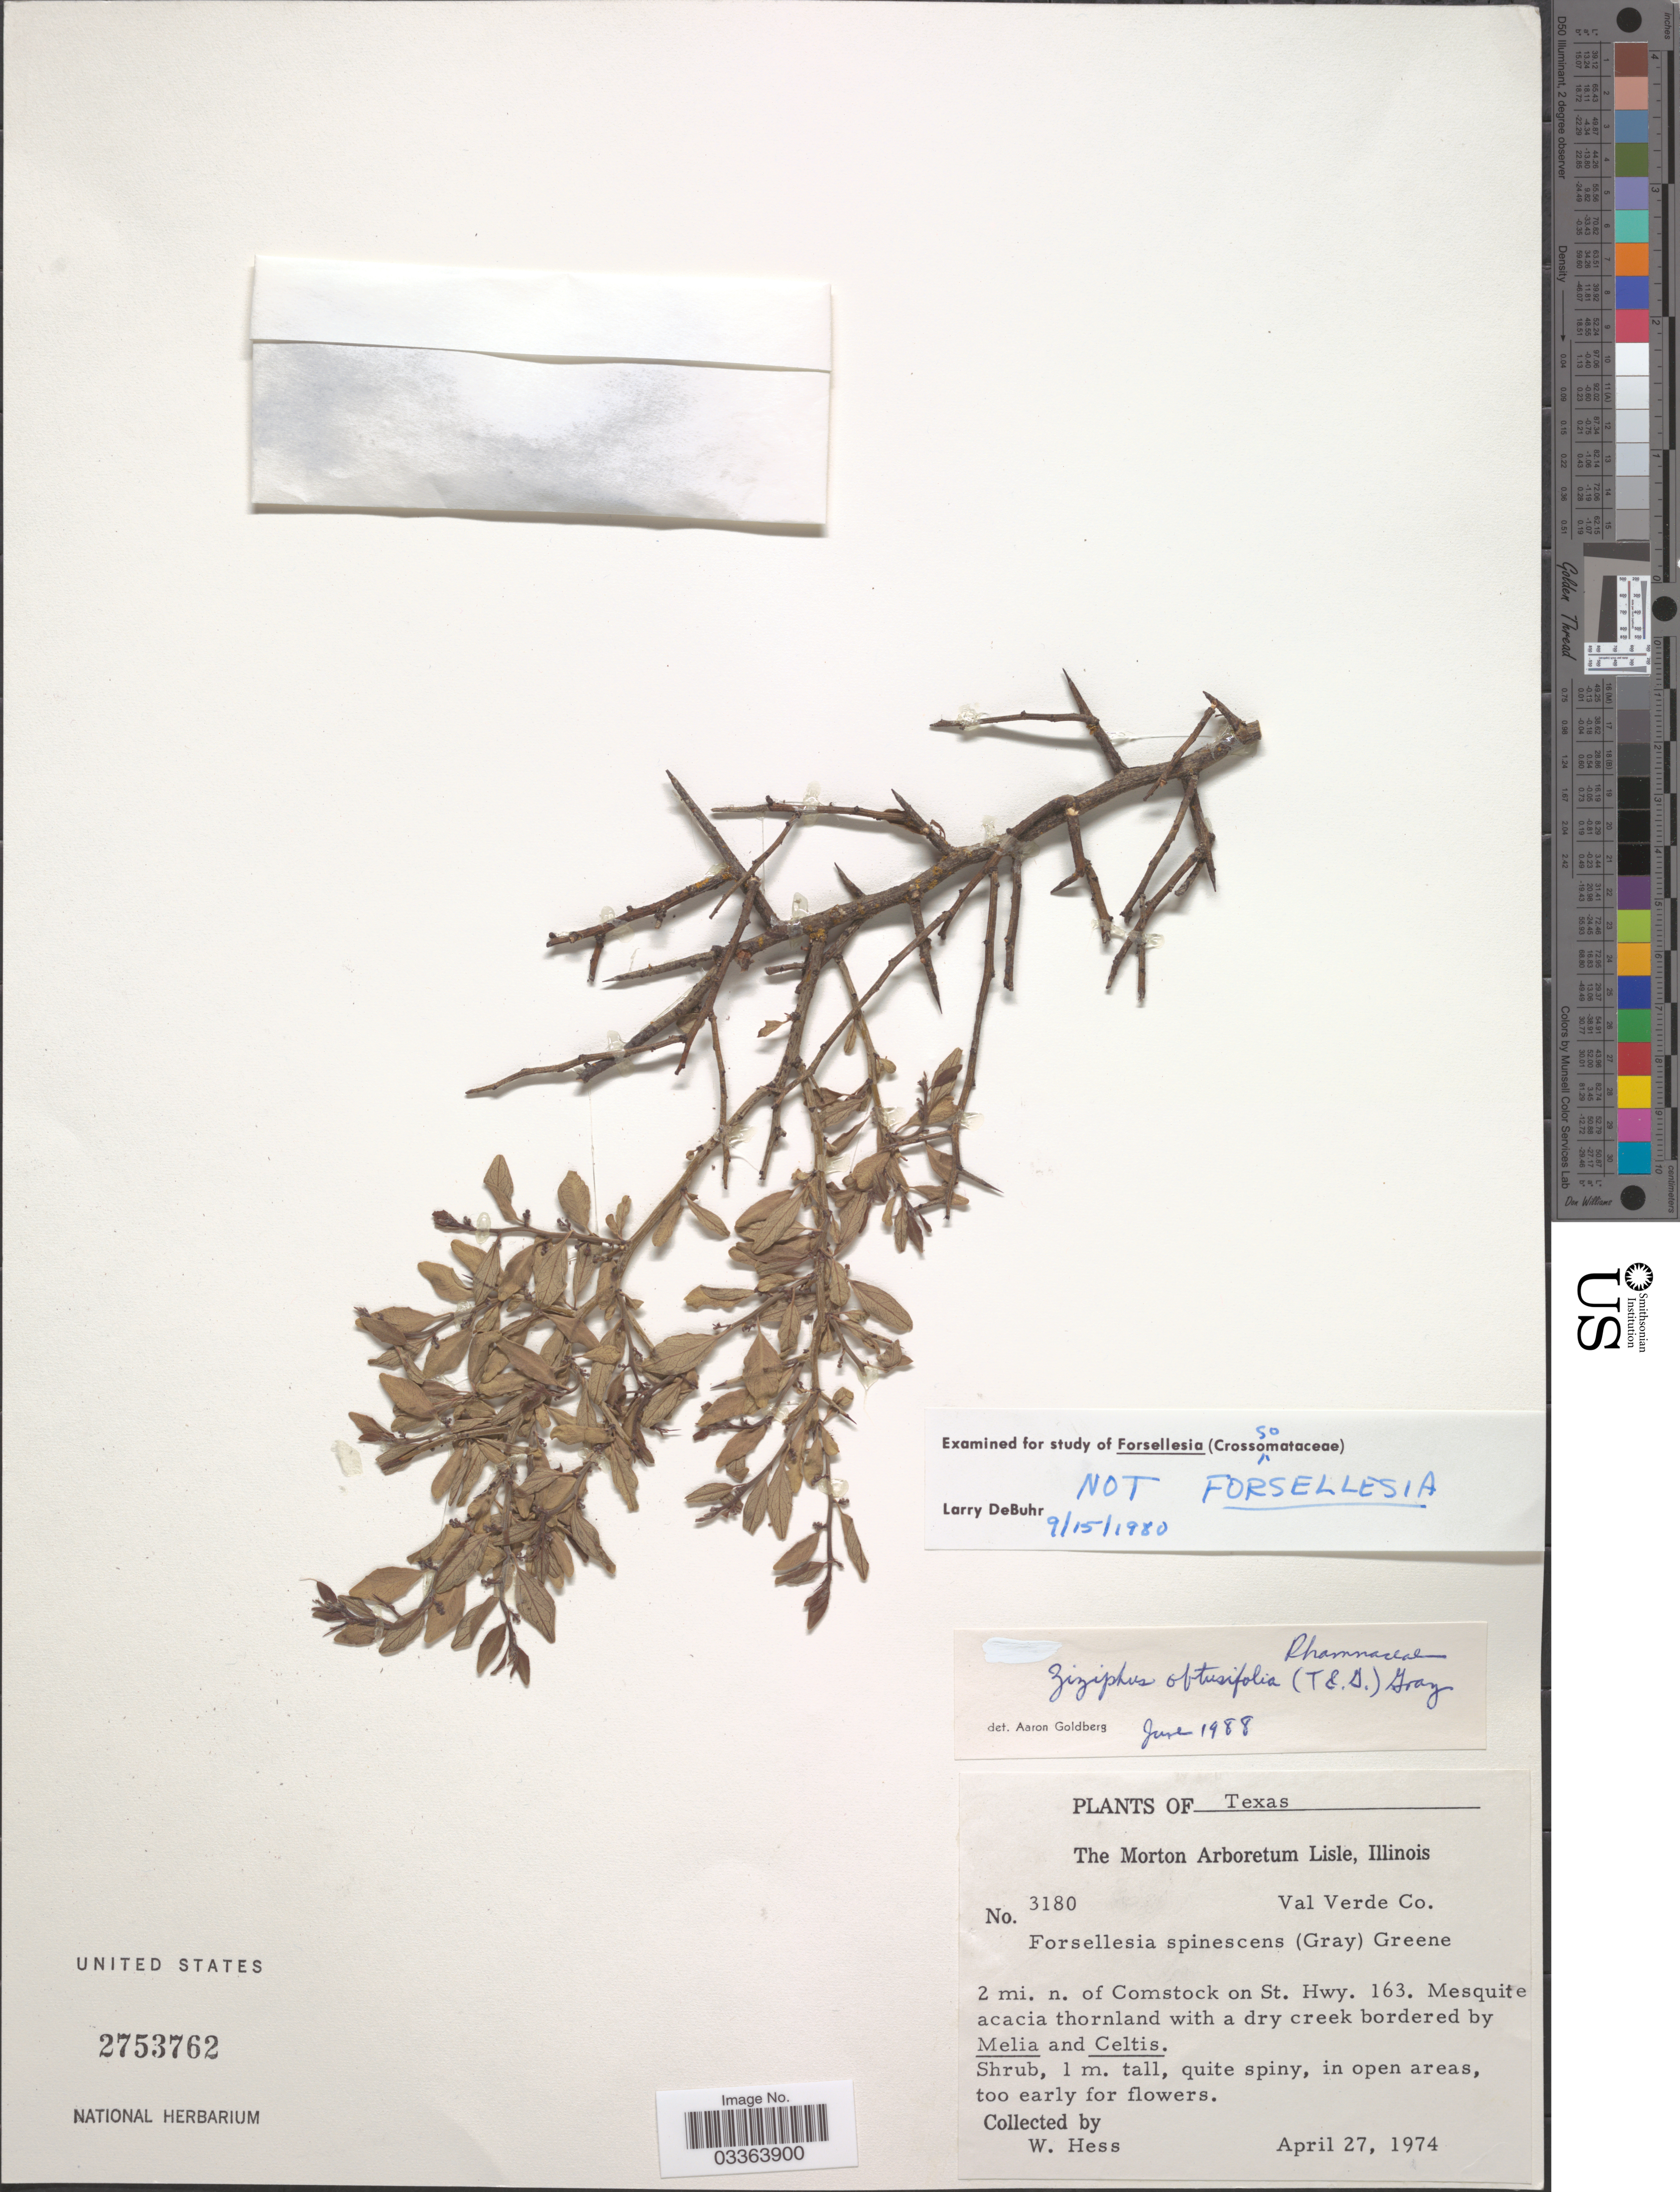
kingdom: Plantae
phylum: Tracheophyta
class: Magnoliopsida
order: Rosales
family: Rhamnaceae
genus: Sarcomphalus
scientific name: Sarcomphalus obtusifolius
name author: (Hook. ex Torr. & A. Gray) Hauenschild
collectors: W. Hess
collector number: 3180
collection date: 1974-04-27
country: United States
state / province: Texas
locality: Val Verde Co. 2 mi. n. of Comstock on St. Hwy. 163.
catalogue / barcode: US 2753762